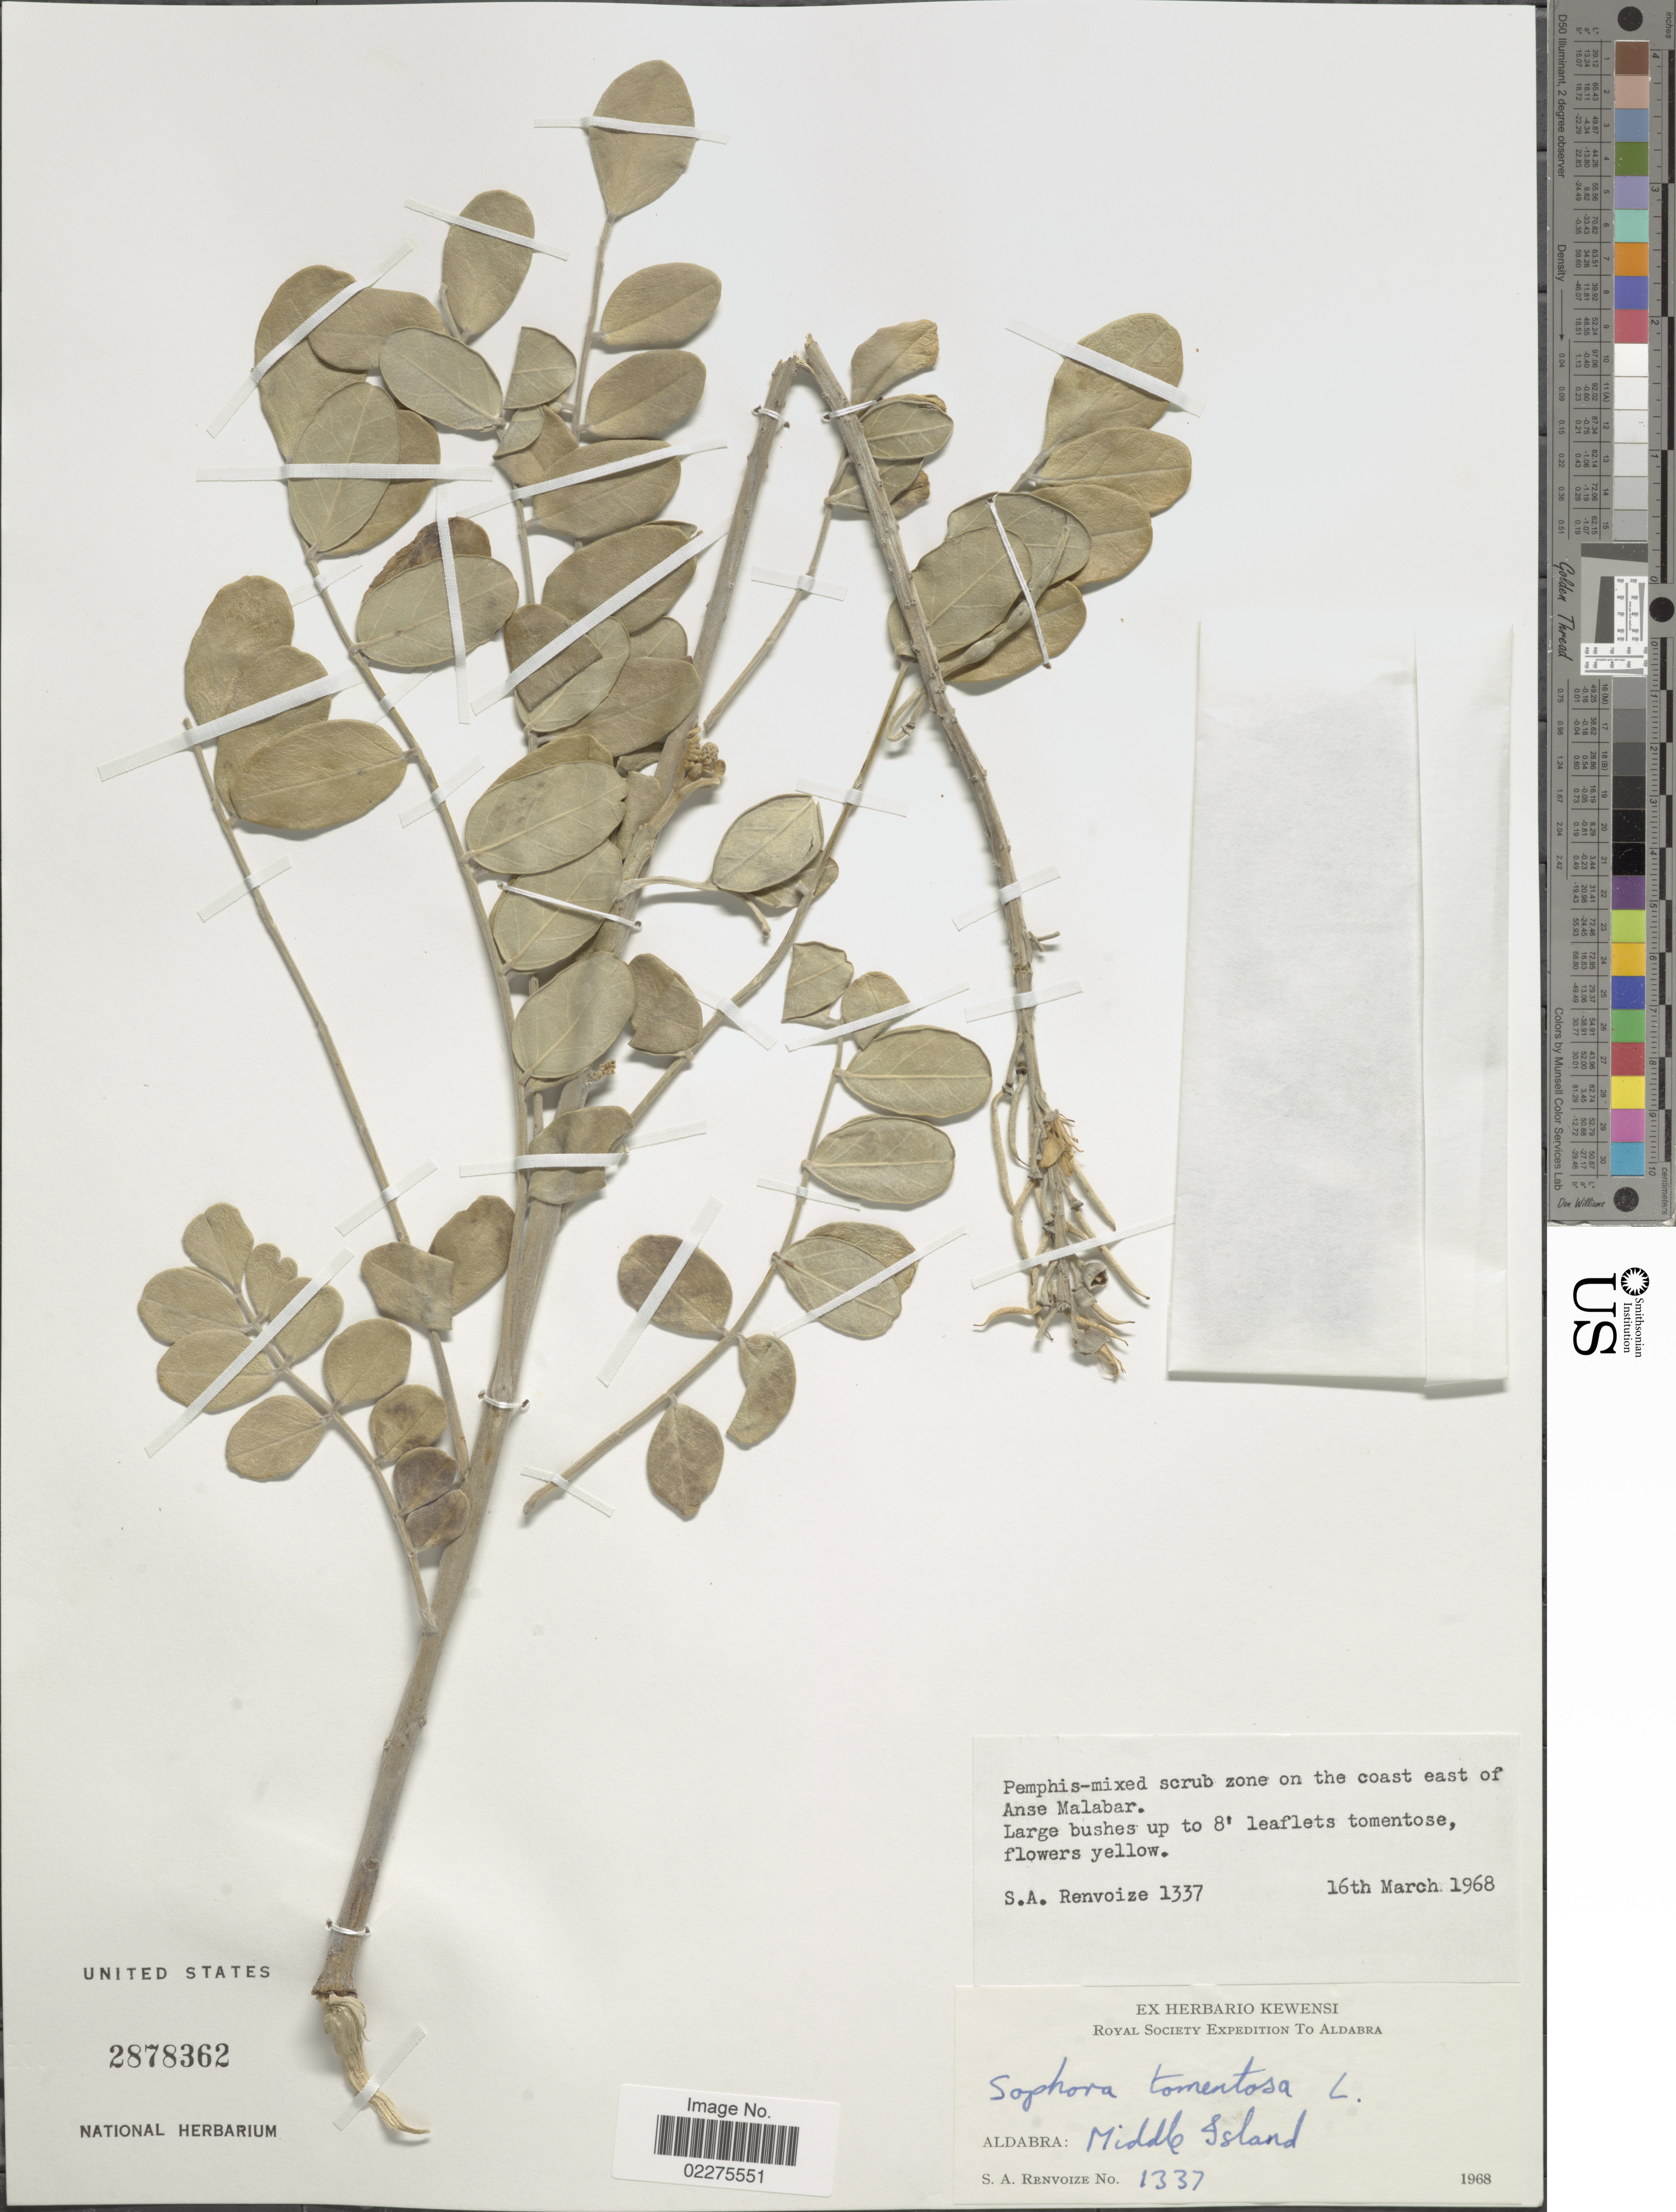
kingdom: Plantae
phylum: Tracheophyta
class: Magnoliopsida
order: Fabales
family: Fabaceae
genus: Sophora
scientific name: Sophora tomentosa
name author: L.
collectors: S. A. Renvoize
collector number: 1337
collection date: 1968-03-16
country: Seychelles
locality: Aldabra: Middle Island. on the coast east of Anse Malabar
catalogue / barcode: US 2878362